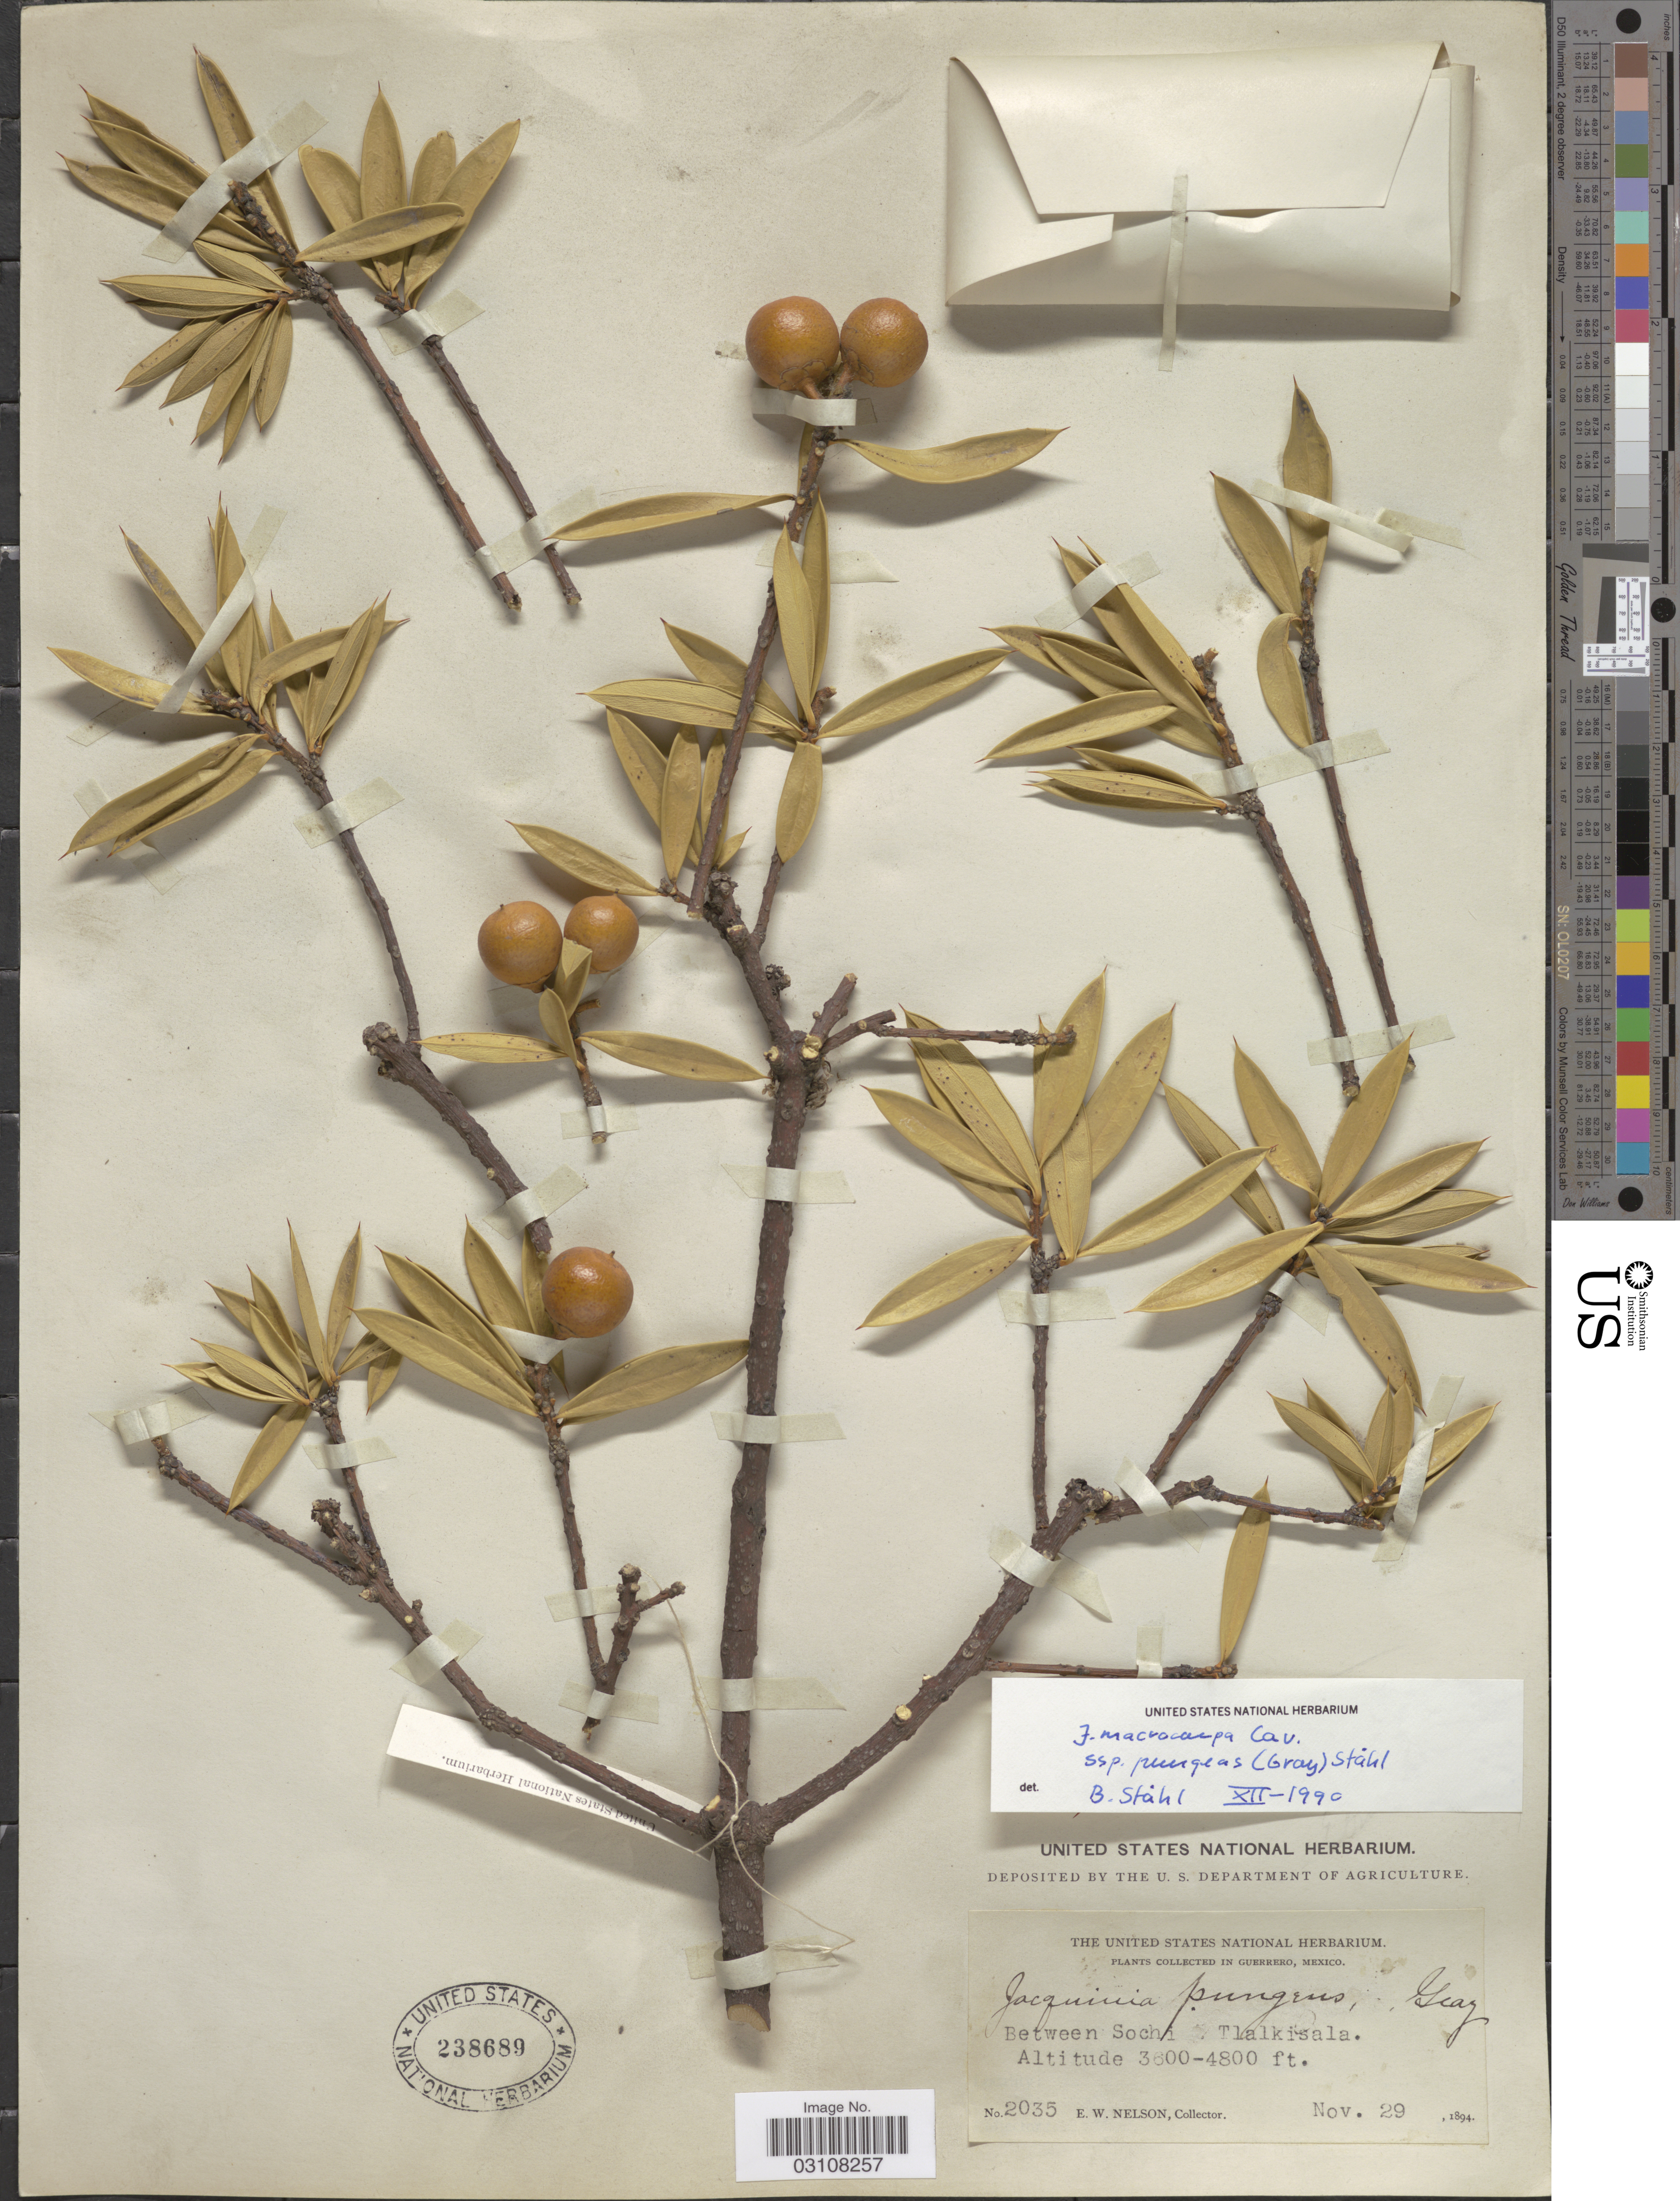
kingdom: Plantae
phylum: Tracheophyta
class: Magnoliopsida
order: Ericales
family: Primulaceae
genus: Jacquinia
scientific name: Jacquinia macrocarpa subsp. pungens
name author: Cav.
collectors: E. W. Nelson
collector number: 2035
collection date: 1894-11-29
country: Mexico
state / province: Guerrero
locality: Between Sochi. Tlalkisala.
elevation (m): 1097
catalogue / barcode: US 238689